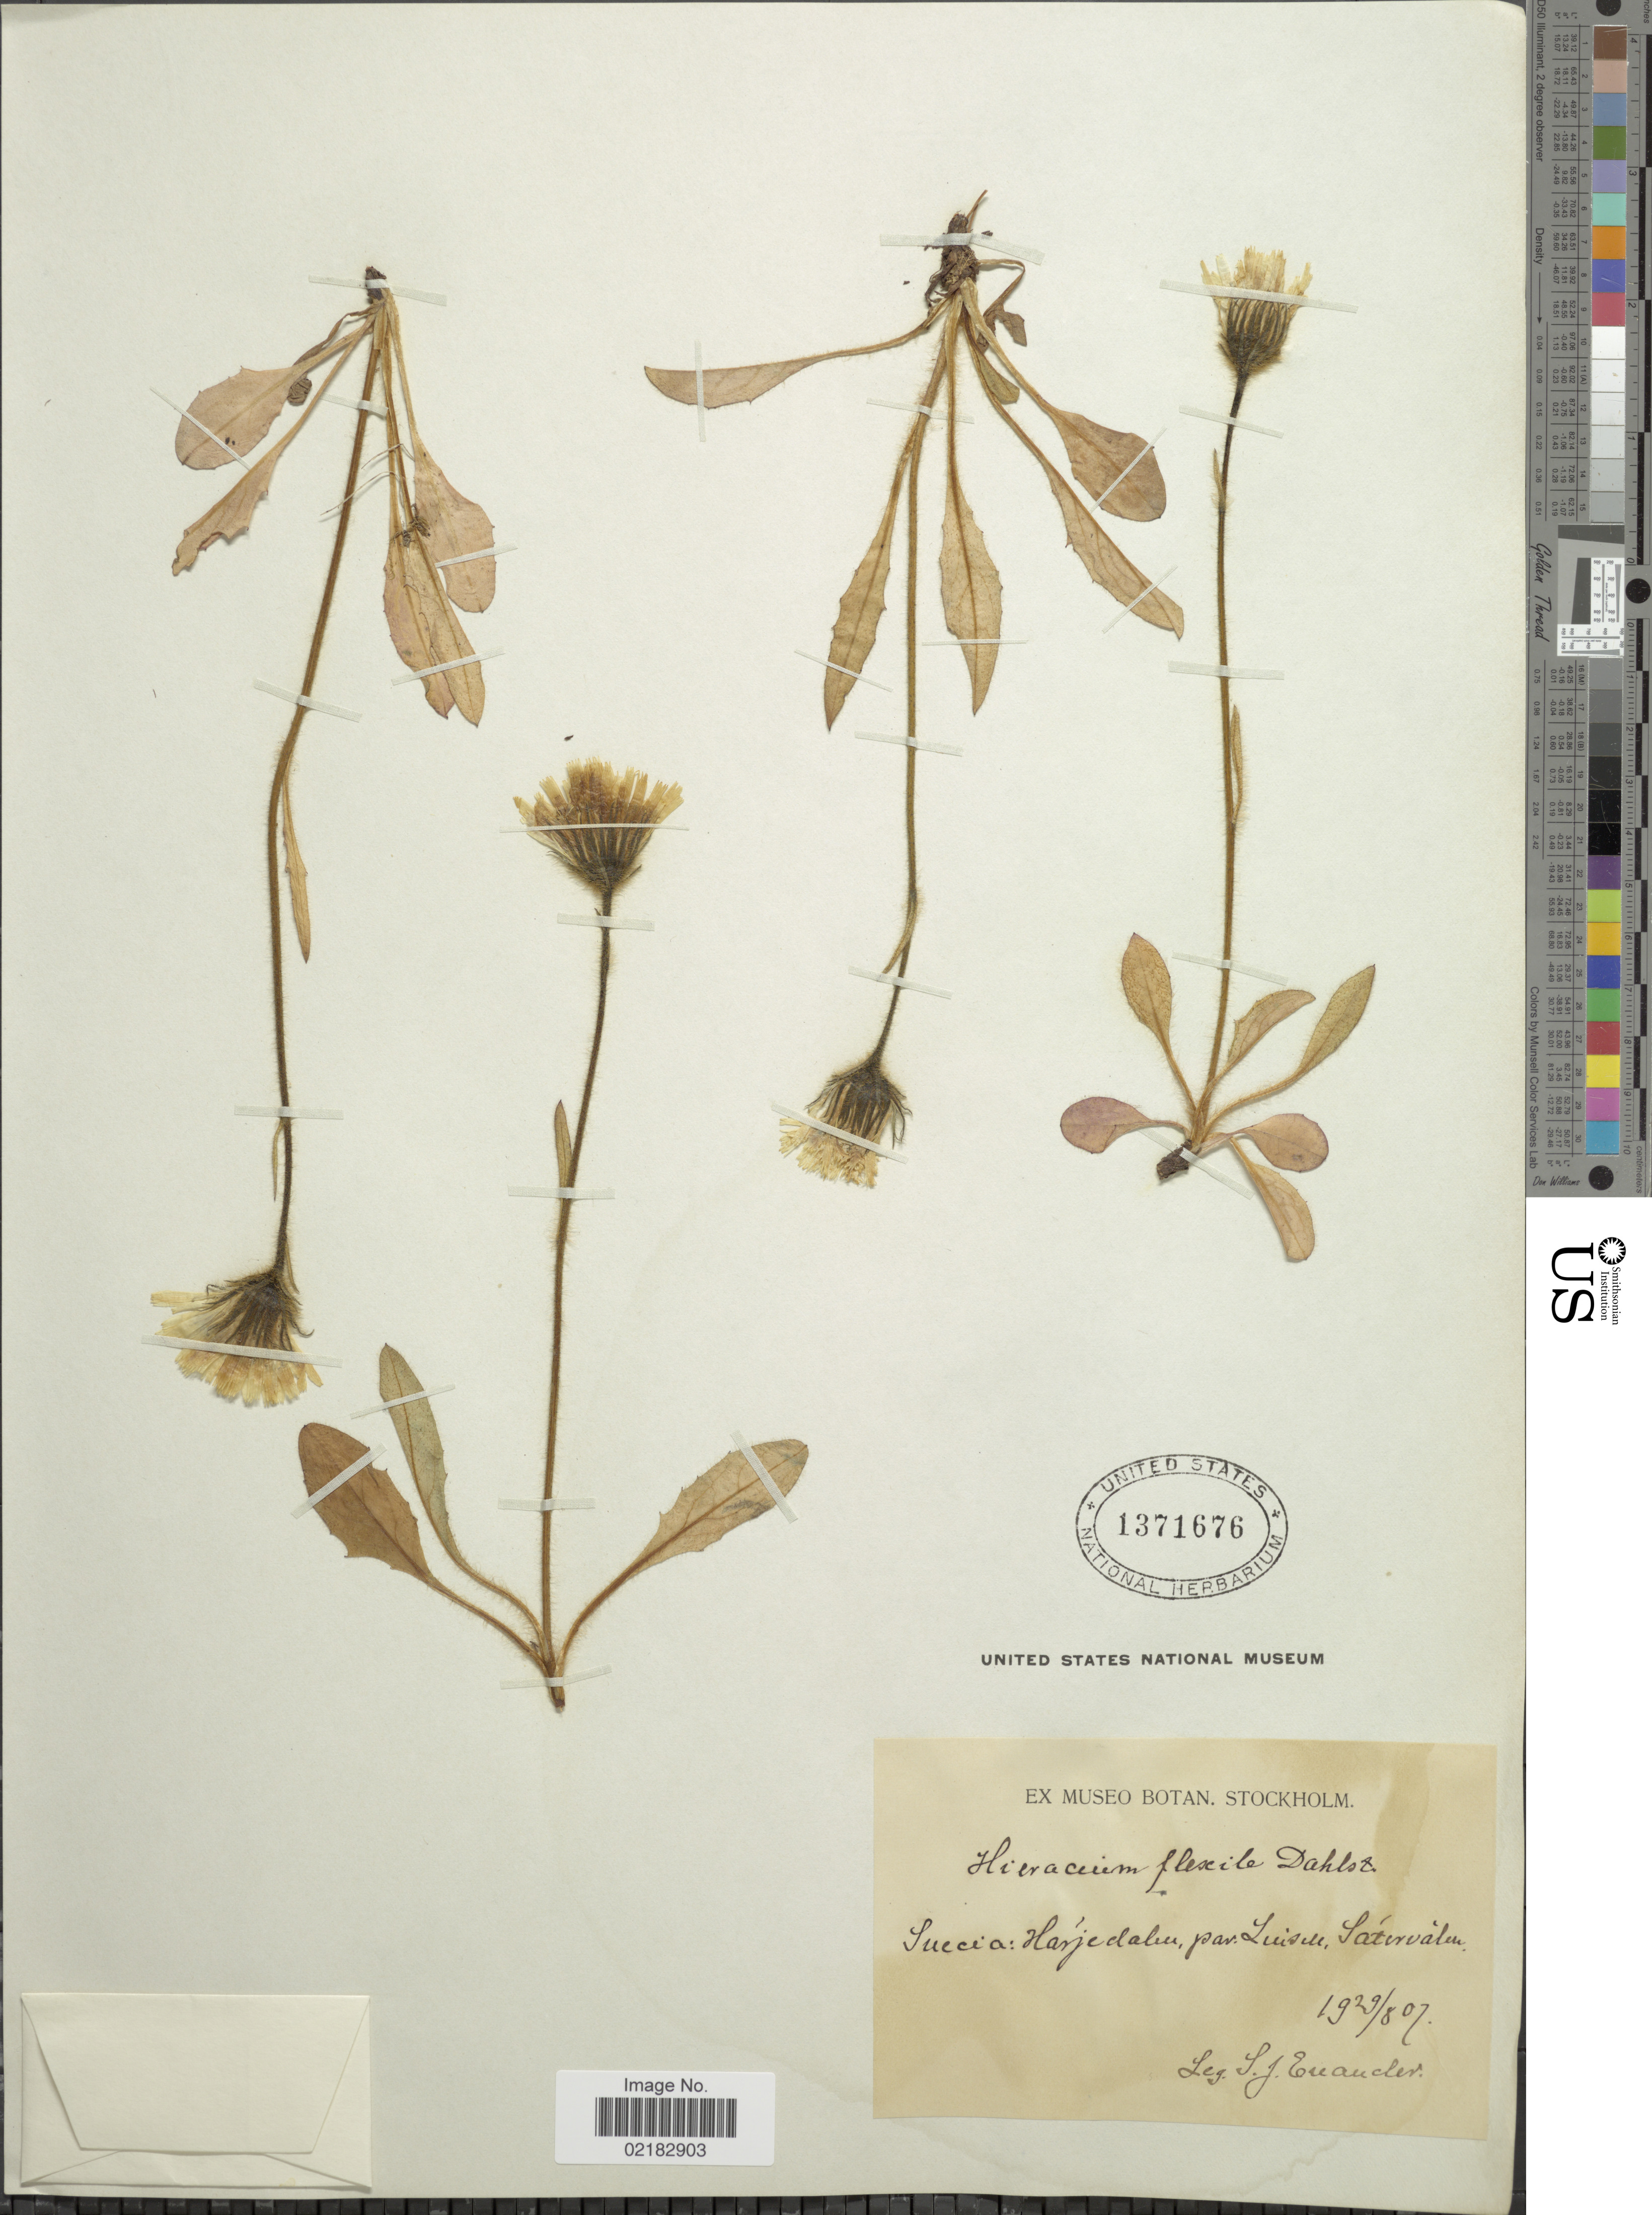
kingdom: Plantae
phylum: Tracheophyta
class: Magnoliopsida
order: Asterales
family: Asteraceae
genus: Hieracium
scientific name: Hieracium scorzonerifolium subsp. flexile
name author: (Kotula) Zahn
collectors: S. Enander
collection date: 1907-08-29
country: Sweden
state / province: Jamtland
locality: Harjedalen, par.Linsell, Sätervålen.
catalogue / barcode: US 1371676